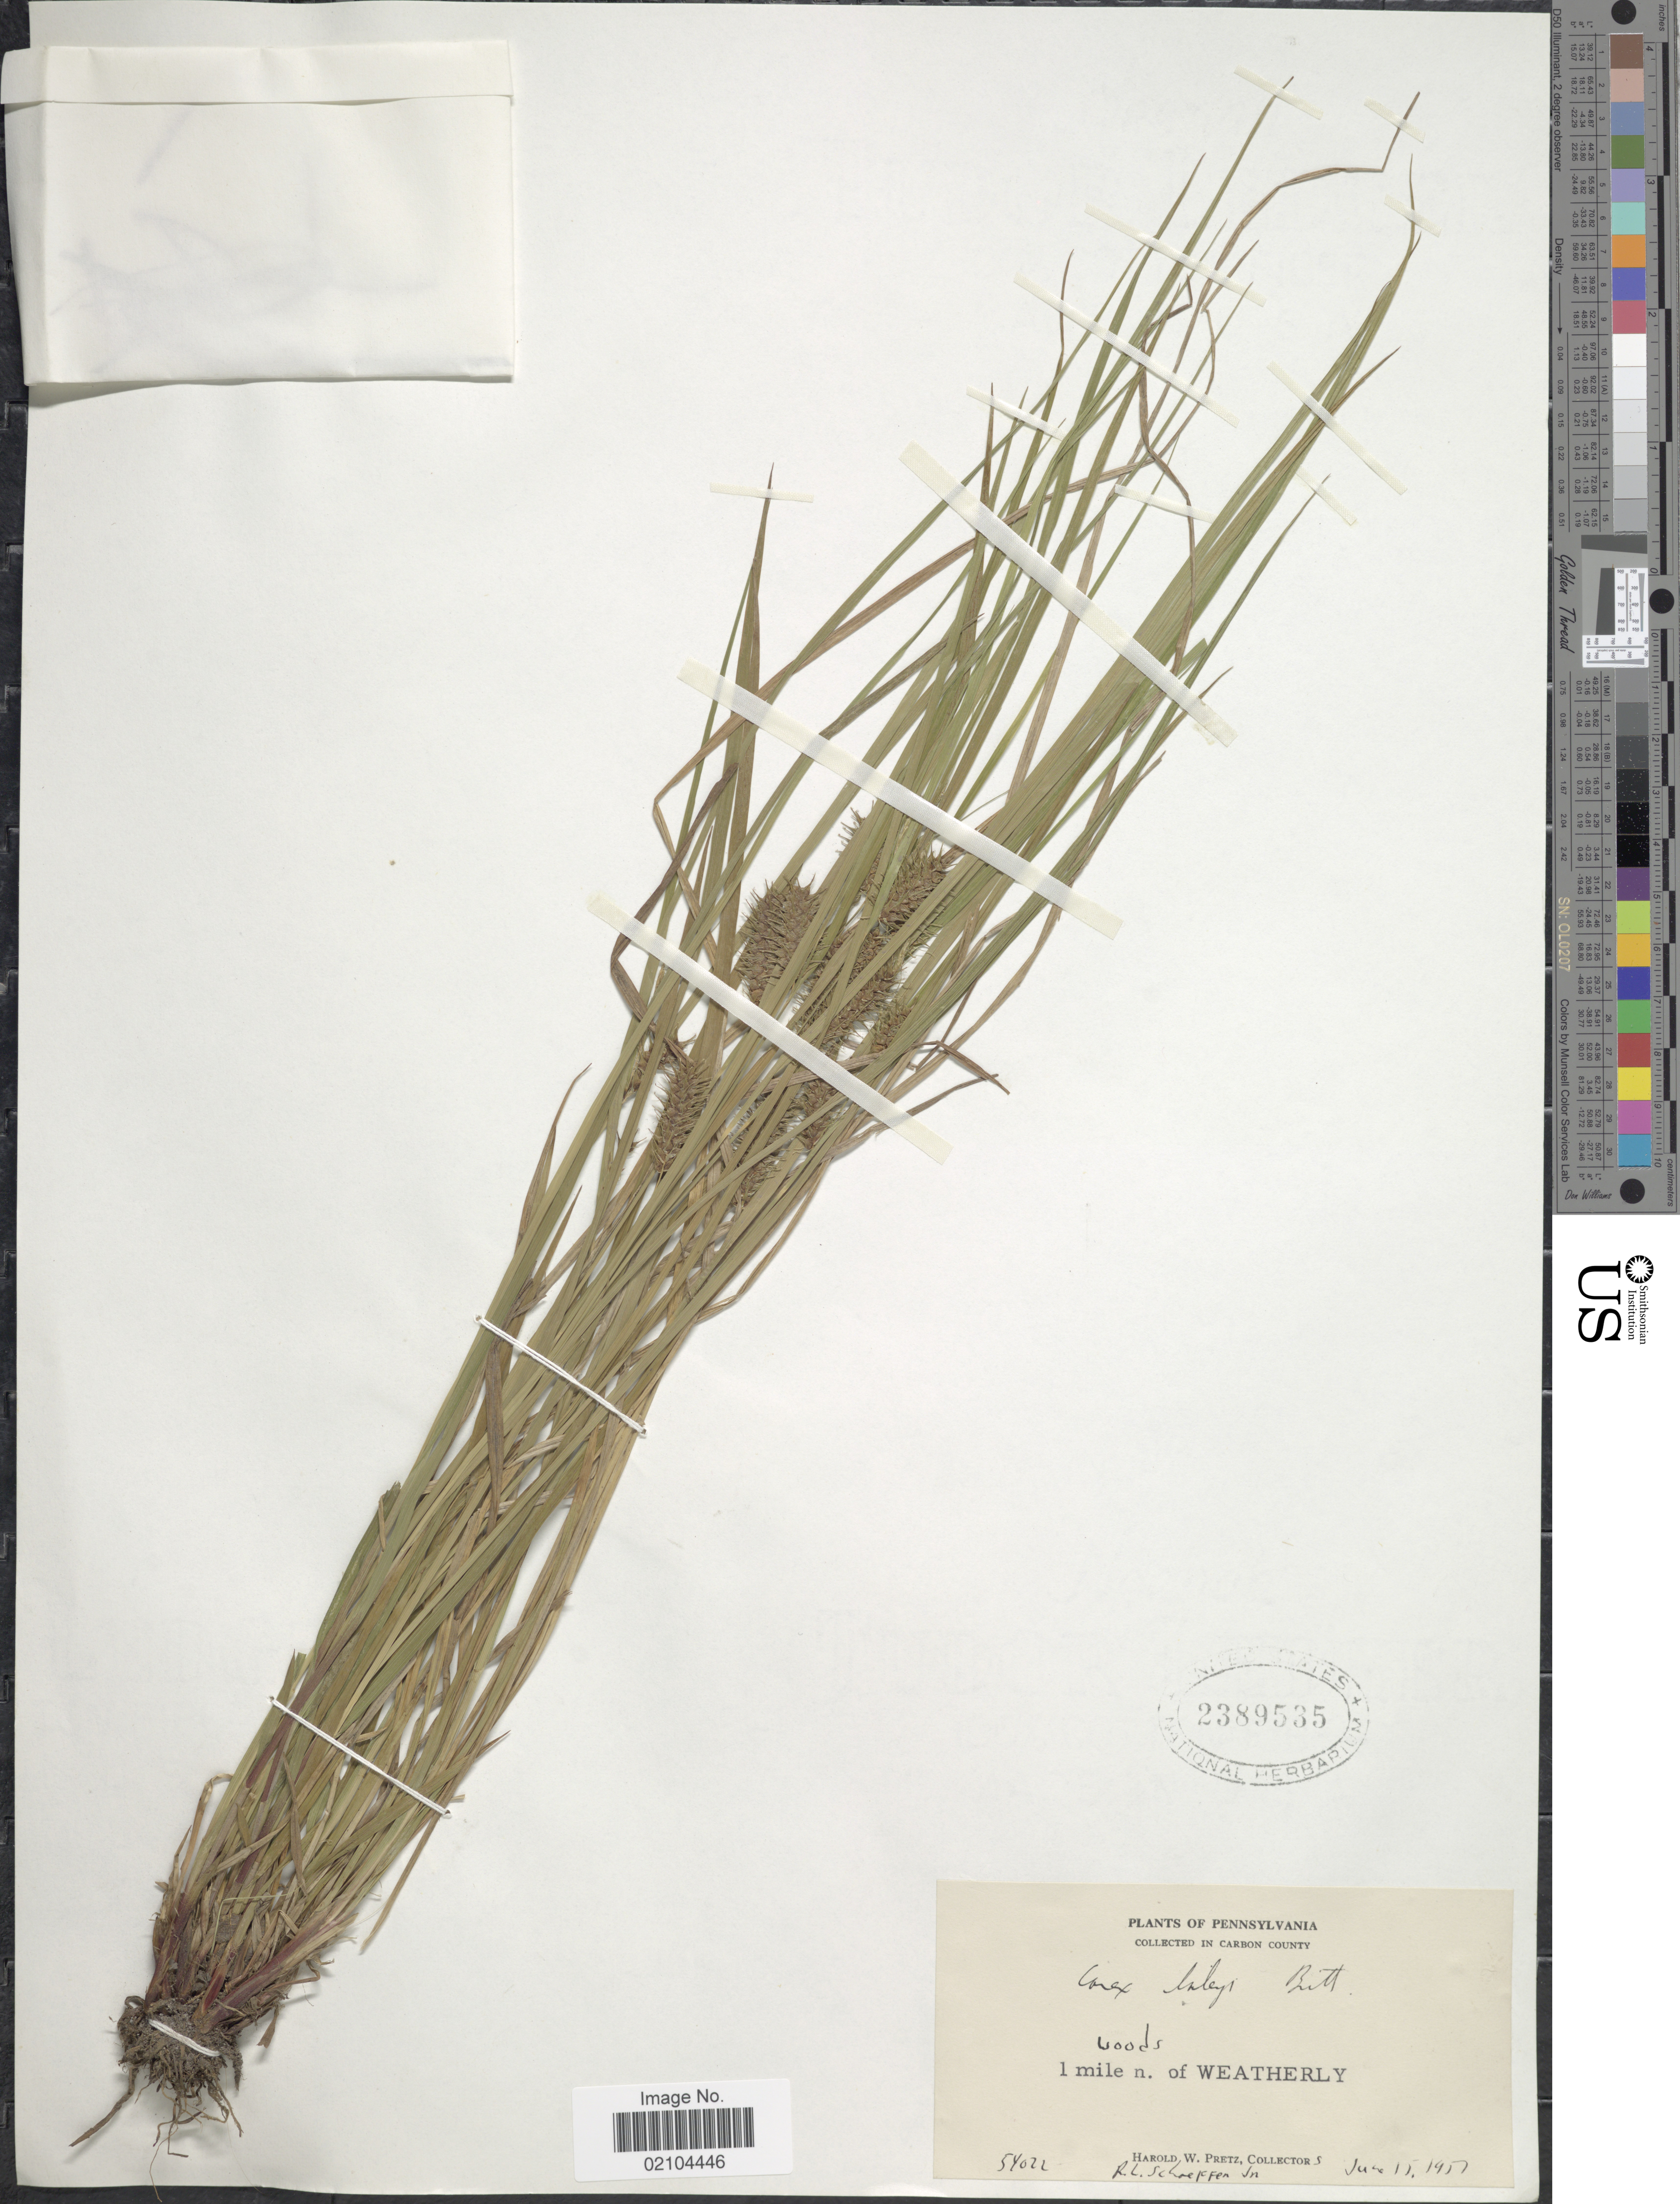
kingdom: Plantae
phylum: Tracheophyta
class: Liliopsida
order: Poales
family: Cyperaceae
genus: Carex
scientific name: Carex baileyi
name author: Britton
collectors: H. W. Pretz & R. L. Schaeffer Jr.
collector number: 54022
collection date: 1951-06-15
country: United States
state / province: Pennsylvania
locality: Carbon County, woods, 1 mile n. of Weatherly.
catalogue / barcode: US 2389535